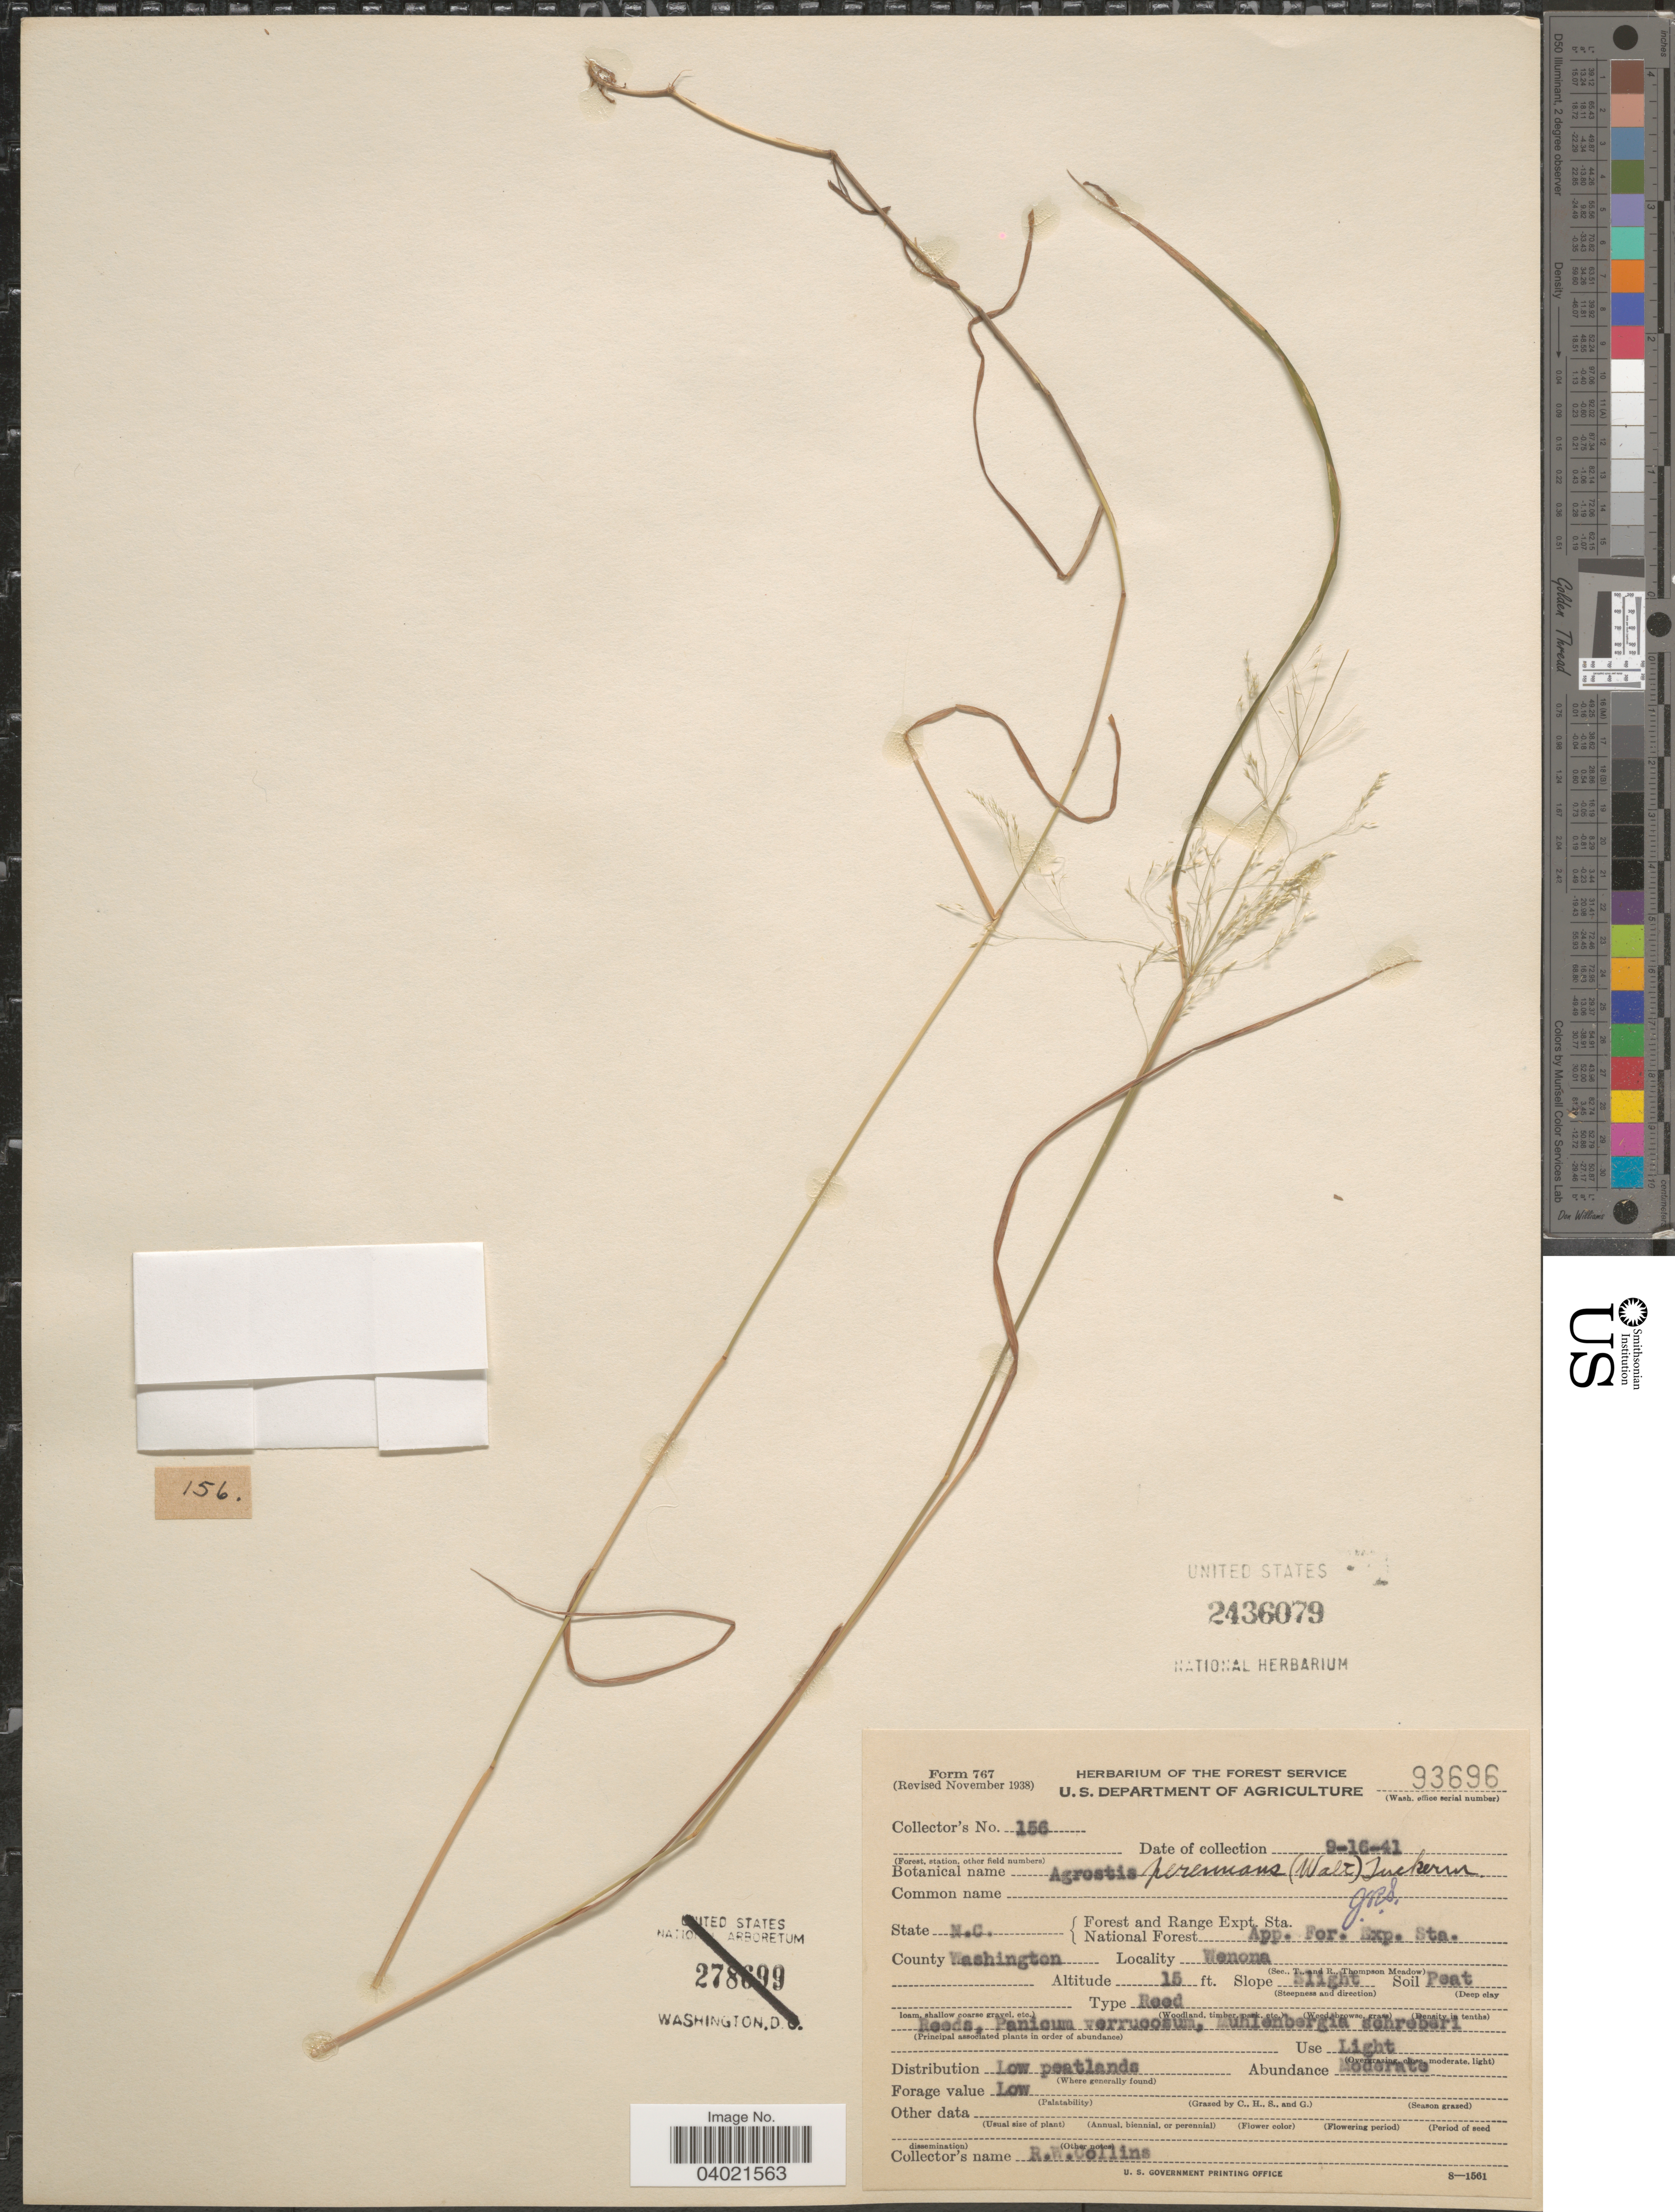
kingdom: Plantae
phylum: Tracheophyta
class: Liliopsida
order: Poales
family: Poaceae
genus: Agrostis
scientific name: Agrostis perennans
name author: (Walter) Tuck.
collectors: R. Collins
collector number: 156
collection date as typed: Transcribed d/m/y: 16/9/41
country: United States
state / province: North Carolina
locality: Forest and Range Expt. Sta. National Forest App. For. Exp. Sta. County Washington. Wenona.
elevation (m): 5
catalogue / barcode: US 2436079